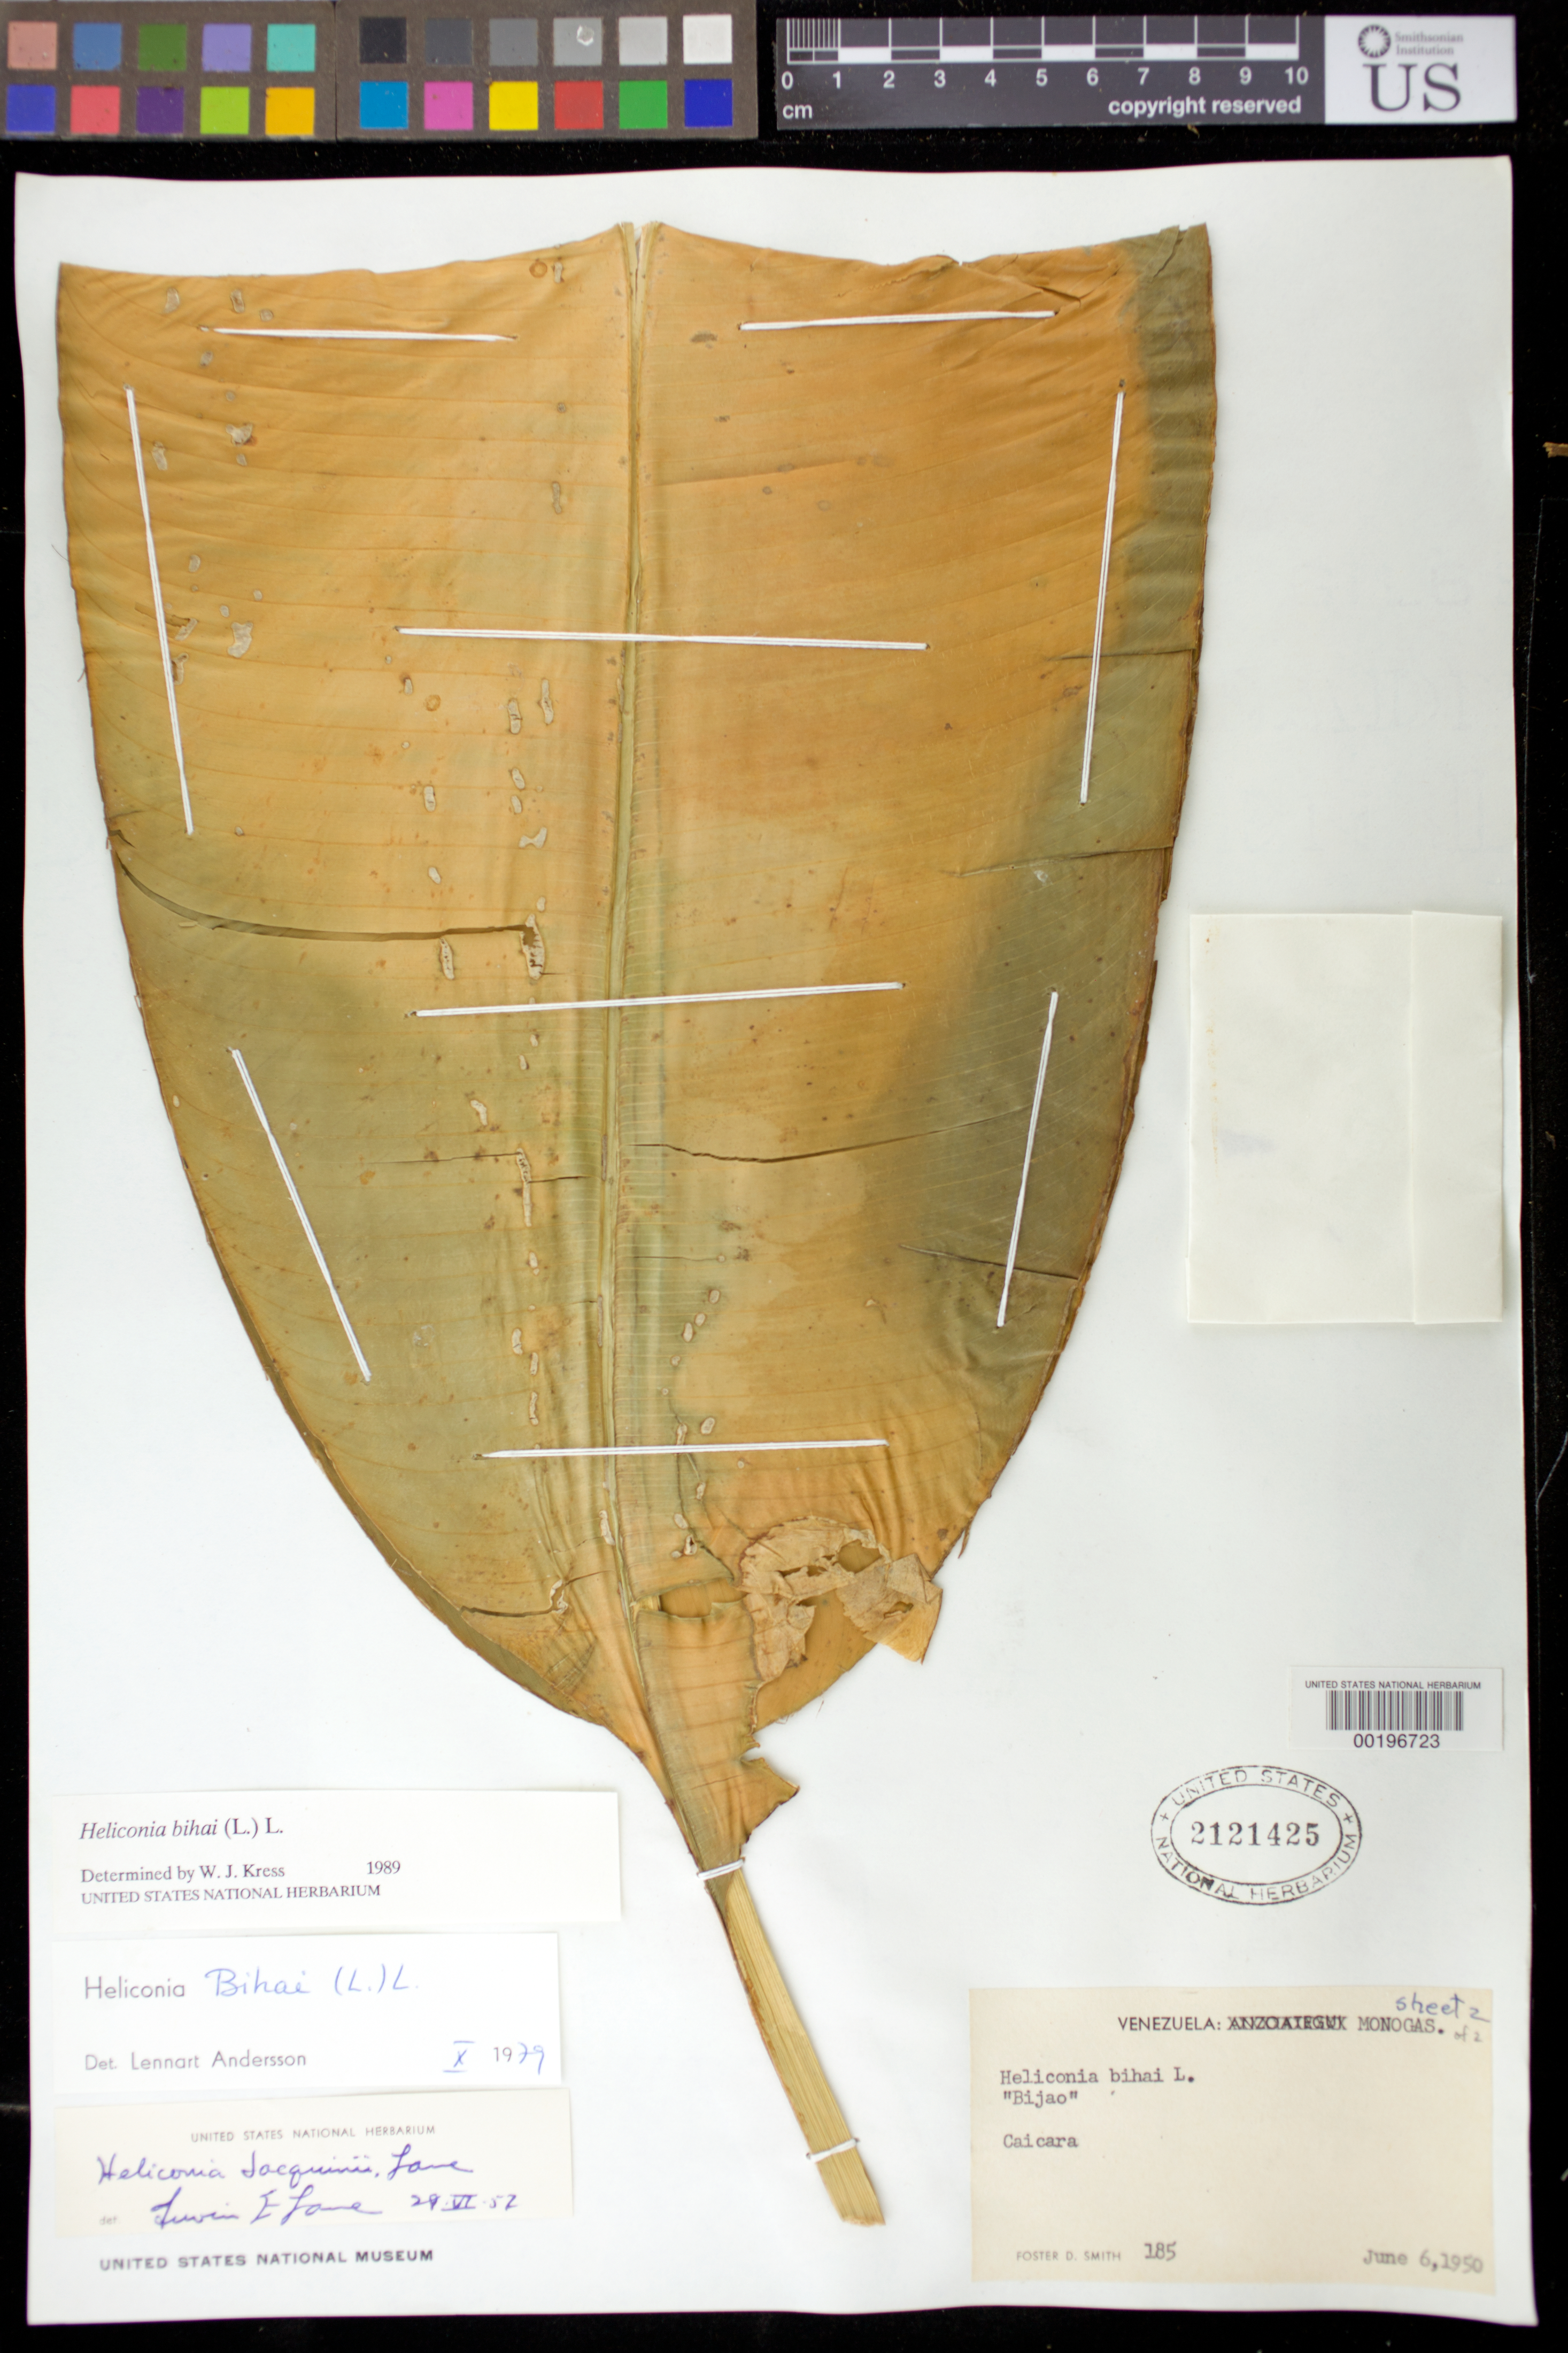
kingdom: Plantae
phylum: Tracheophyta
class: Liliopsida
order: Zingiberales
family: Heliconiaceae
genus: Heliconia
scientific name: Heliconia bihai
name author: (L.) L.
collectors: F. Smith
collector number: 185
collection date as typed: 06 Jun 1950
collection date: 1950-06-06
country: Venezuela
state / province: Monagas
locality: Caicara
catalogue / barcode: US 2121425